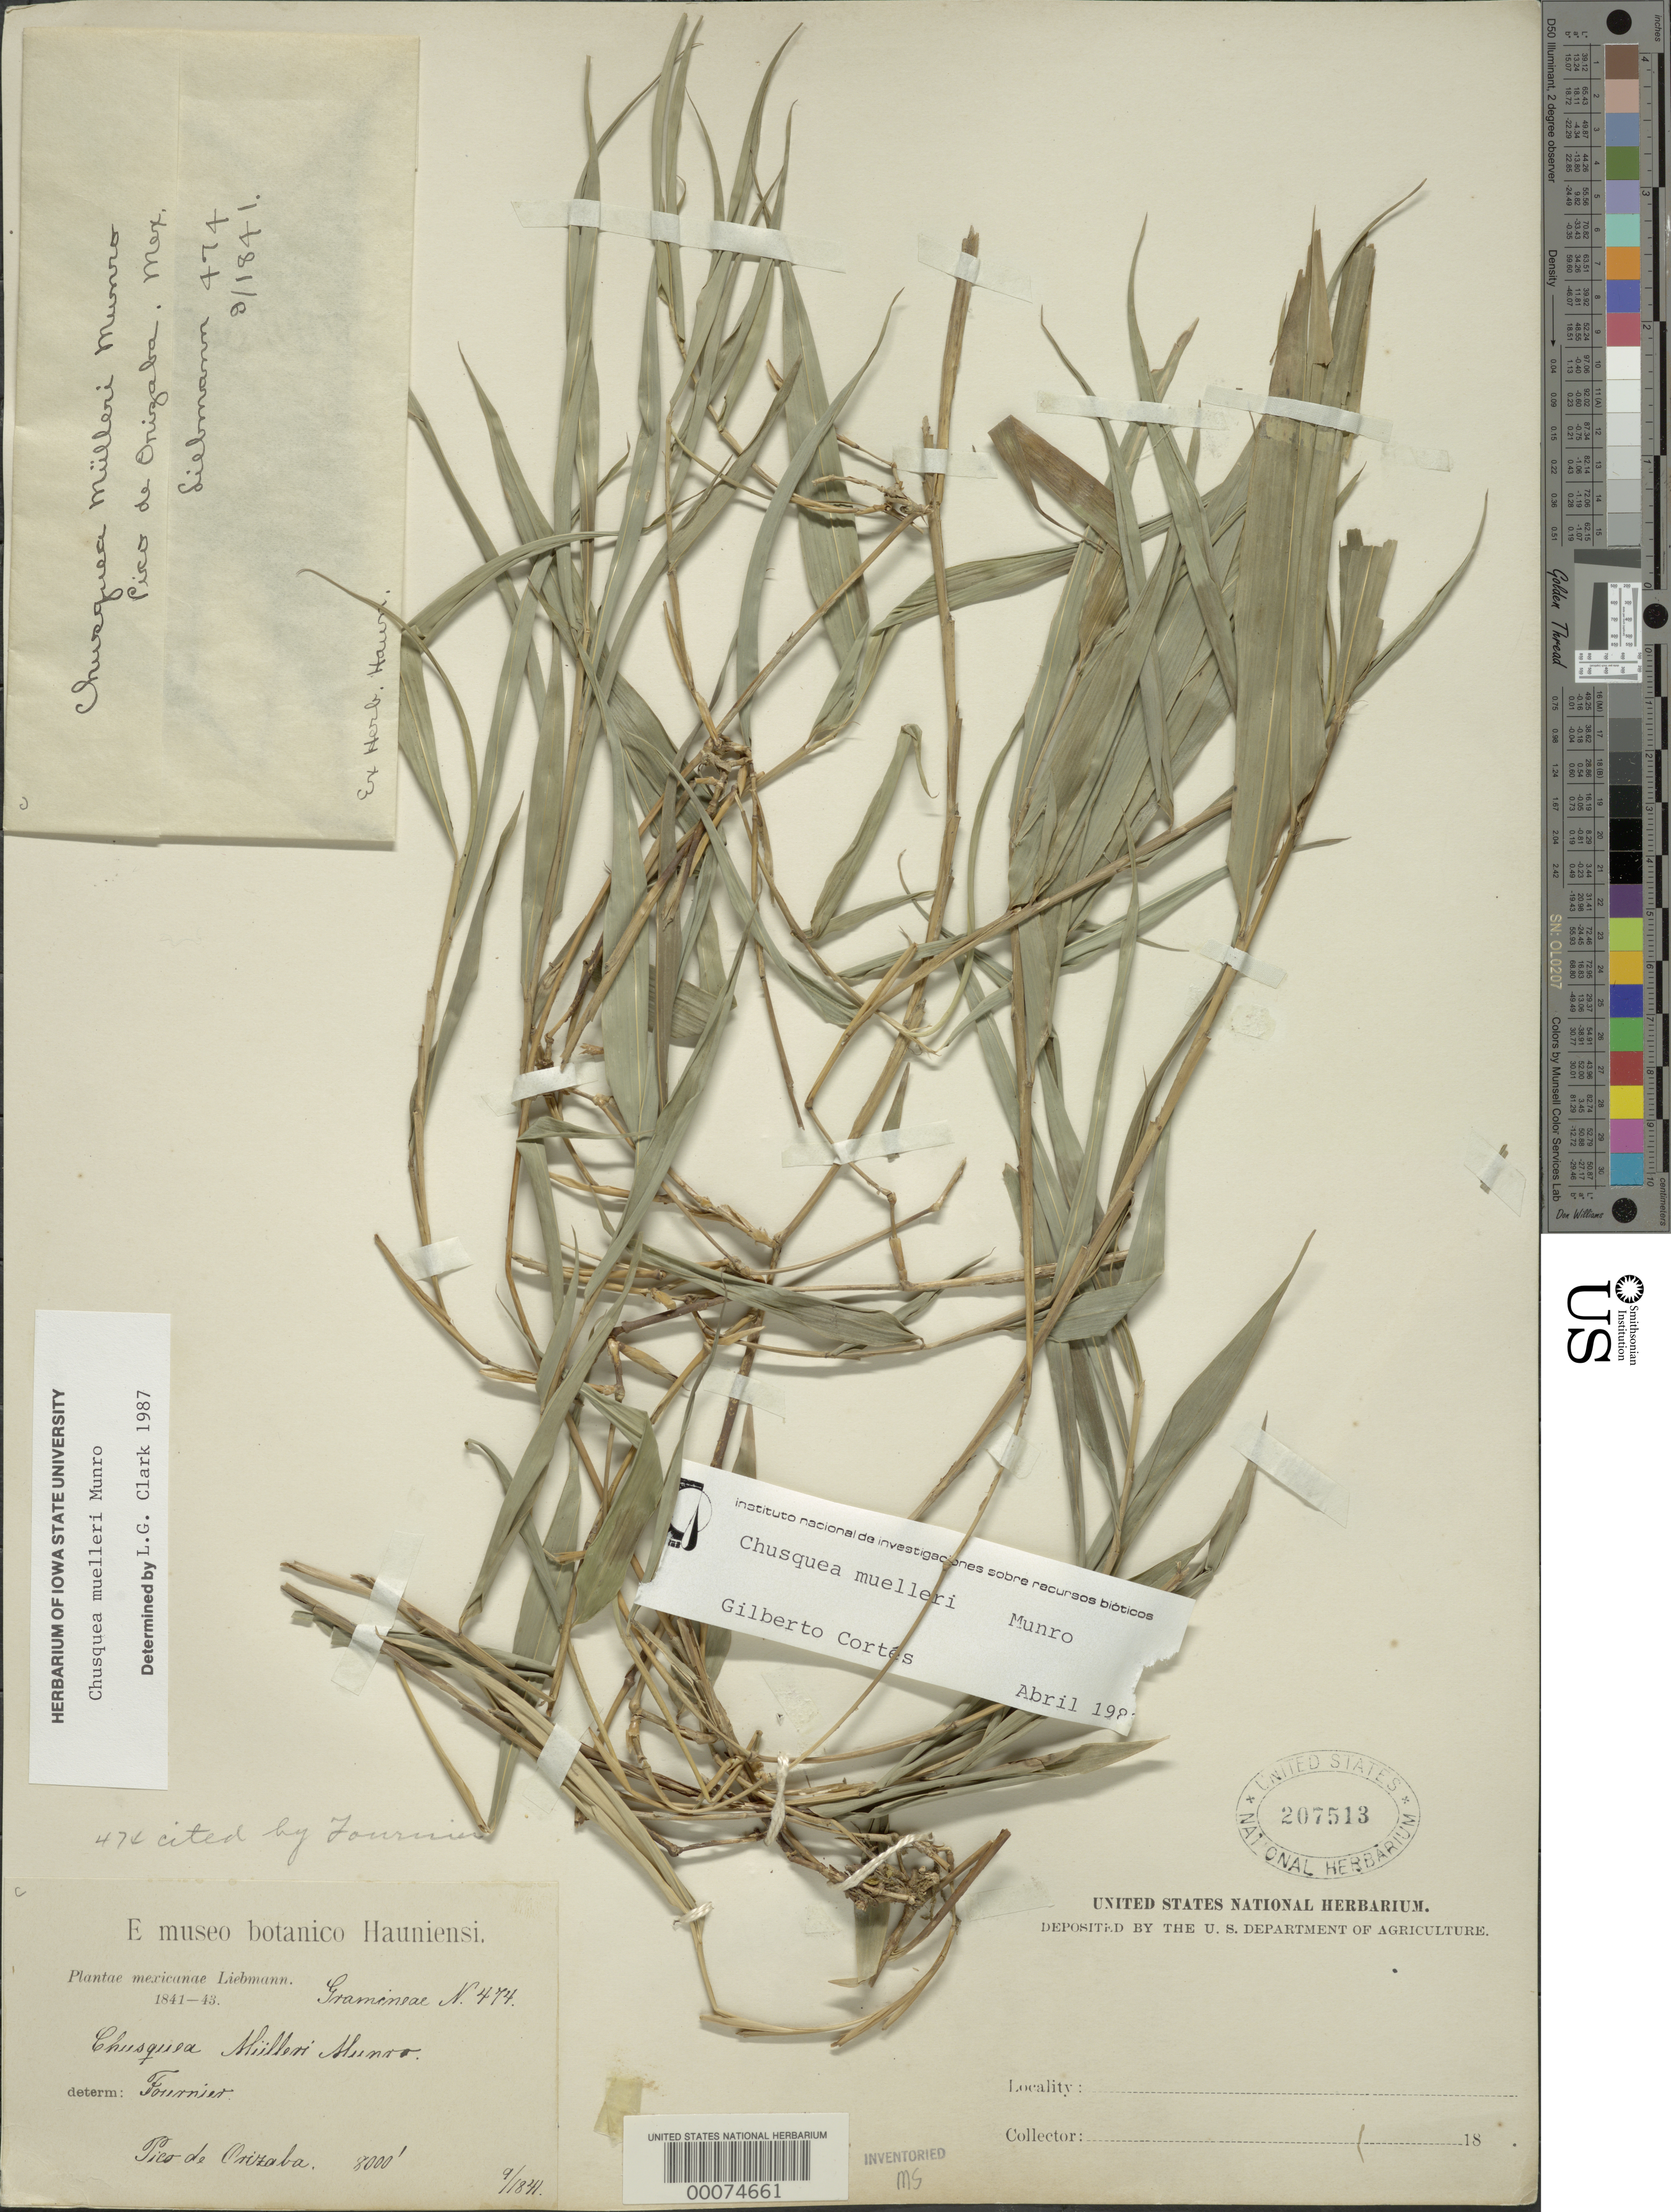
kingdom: Plantae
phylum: Tracheophyta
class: Liliopsida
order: Poales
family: Poaceae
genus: Chusquea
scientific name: Chusquea mulleri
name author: Munro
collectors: F. M. Liebmann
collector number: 474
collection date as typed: Sep 1841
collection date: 1841-09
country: Panama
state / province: Chiriquí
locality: Around San Felix.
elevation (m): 2438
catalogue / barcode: US 207513